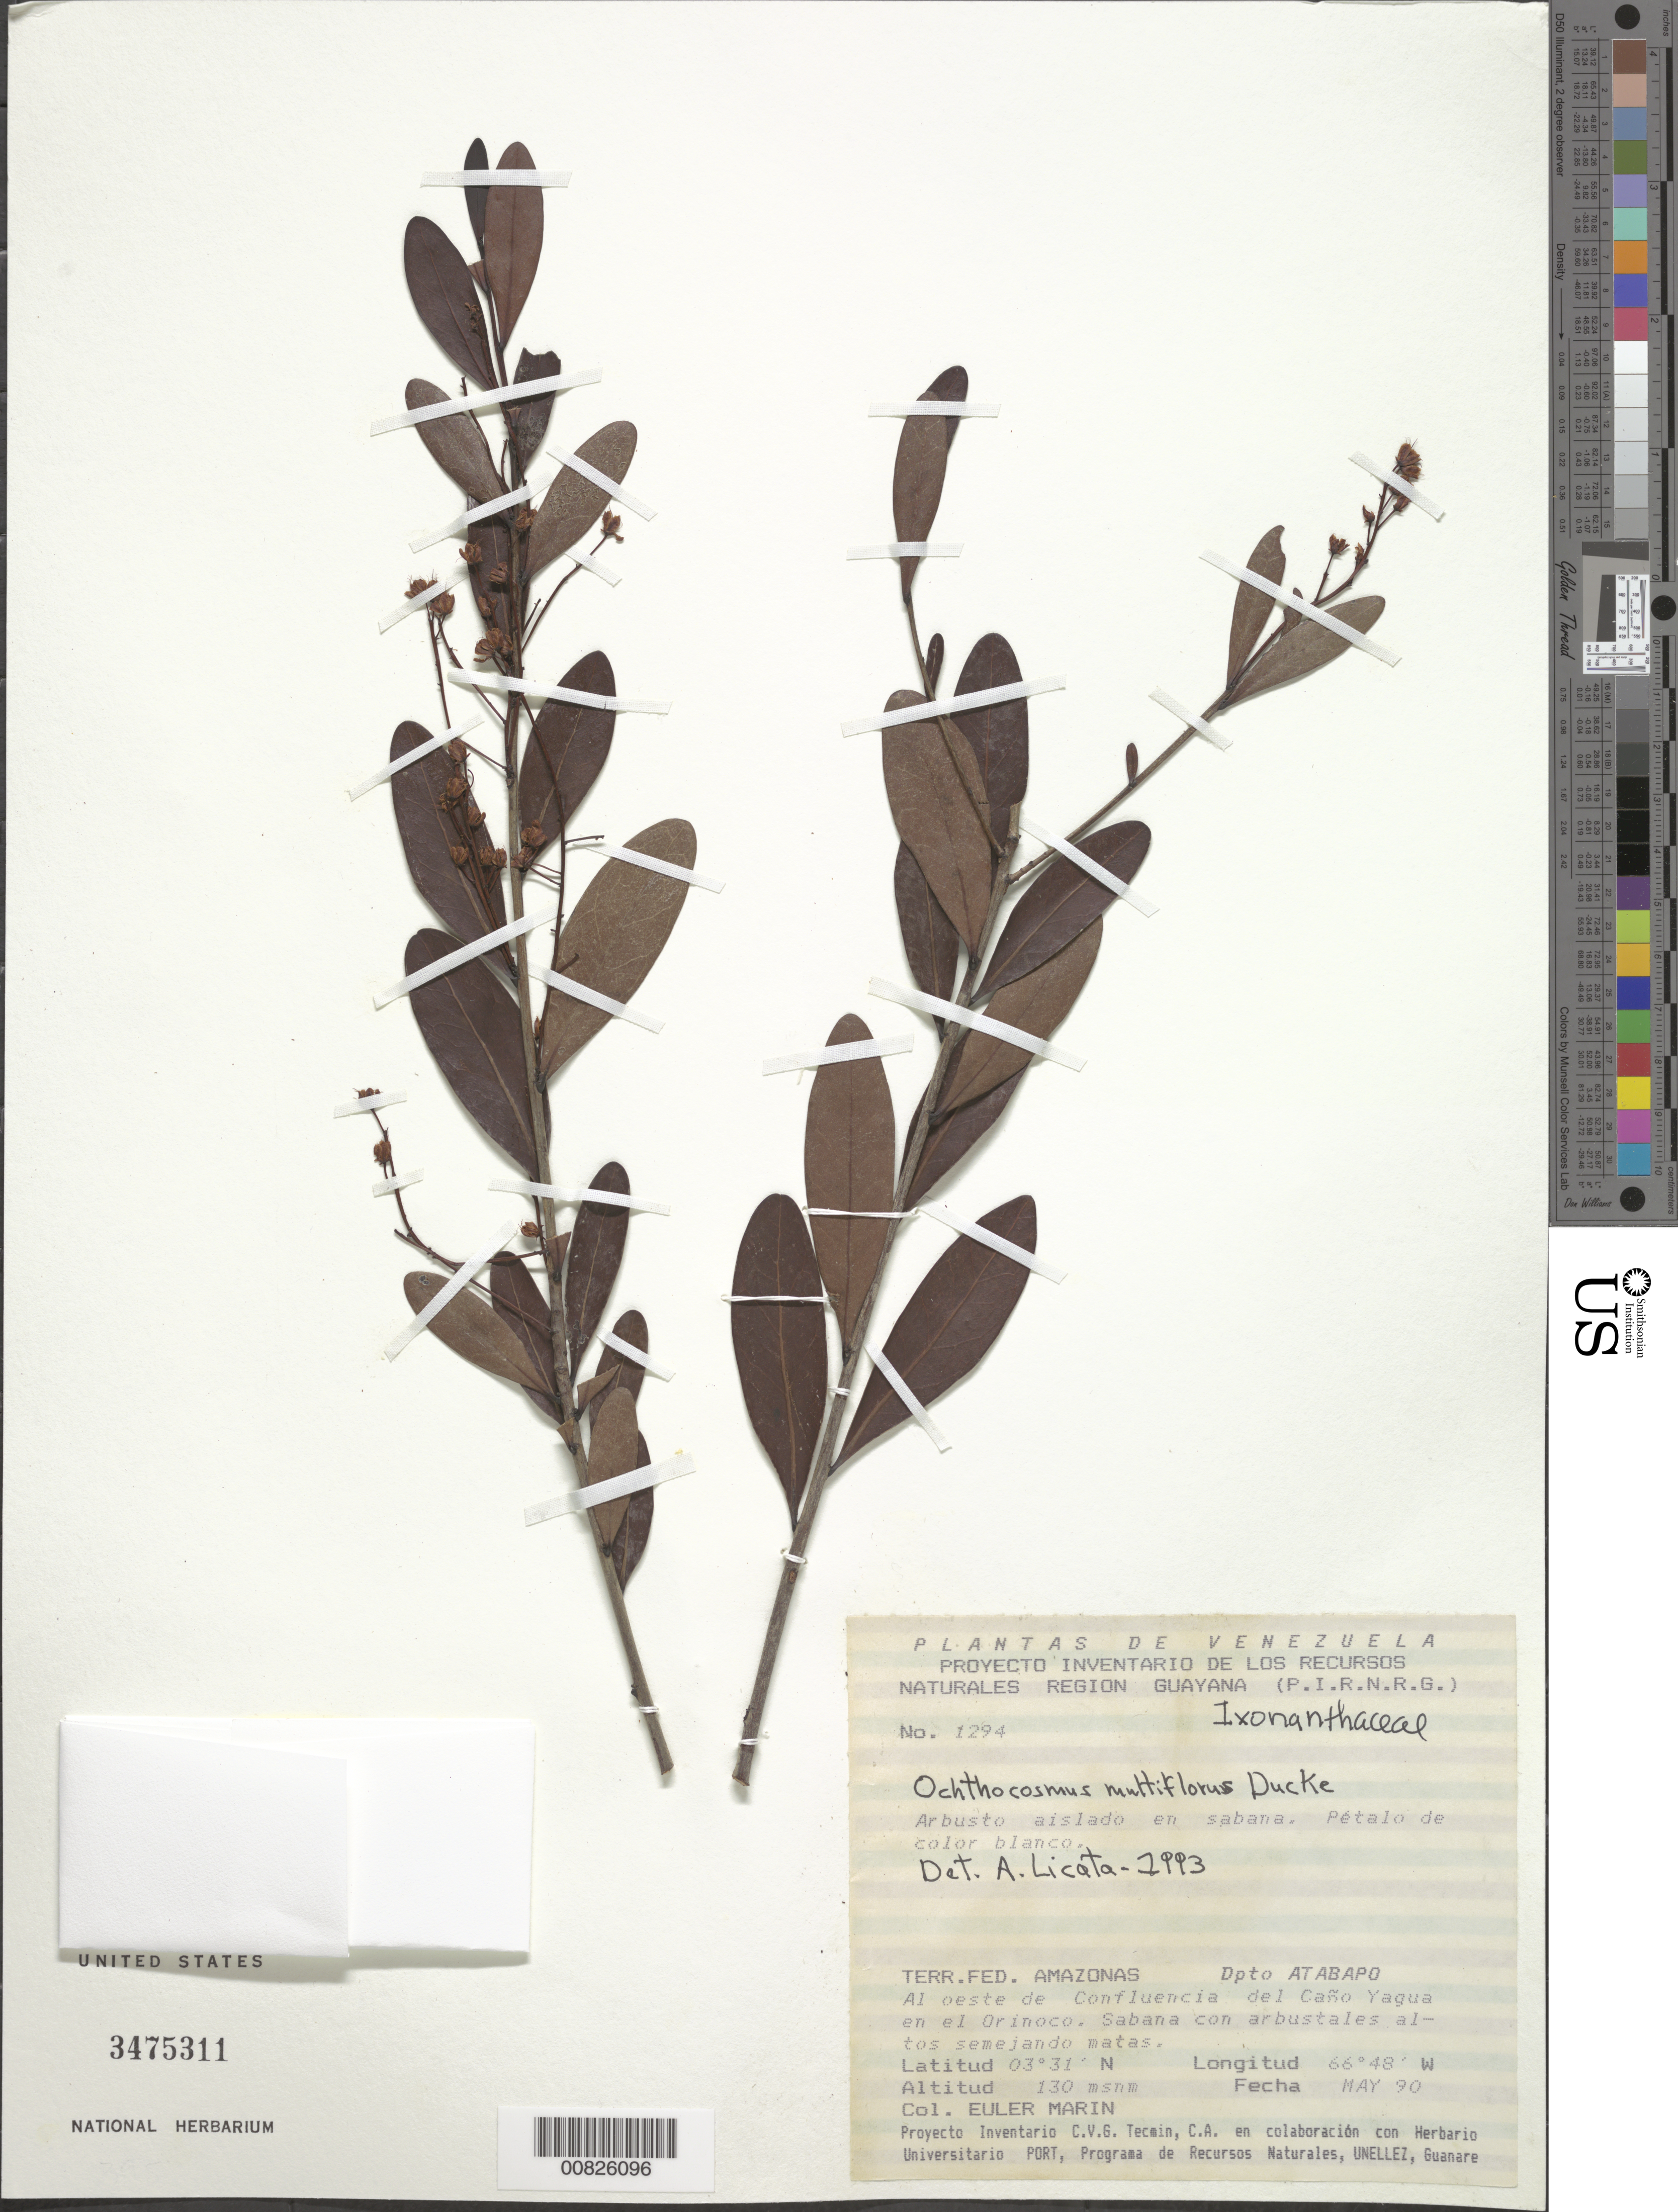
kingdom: Plantae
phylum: Tracheophyta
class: Magnoliopsida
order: Malpighiales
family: Ixonanthaceae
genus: Ochthocosmus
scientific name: Ochthocosmus multiflorus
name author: Ducke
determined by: Licata, A., (PORT), Univ. Nac. Exp. de los Llanos Ezequiel Zamora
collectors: E. Marin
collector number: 1294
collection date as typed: May-90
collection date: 1990-05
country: Venezuela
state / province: Amazonas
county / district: Atabapo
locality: Caño Yagua en el Orinoco, oeste de confluencia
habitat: Sabana con arbustales altos semejando matas; aislado en sabana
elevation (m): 130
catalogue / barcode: US 3475311